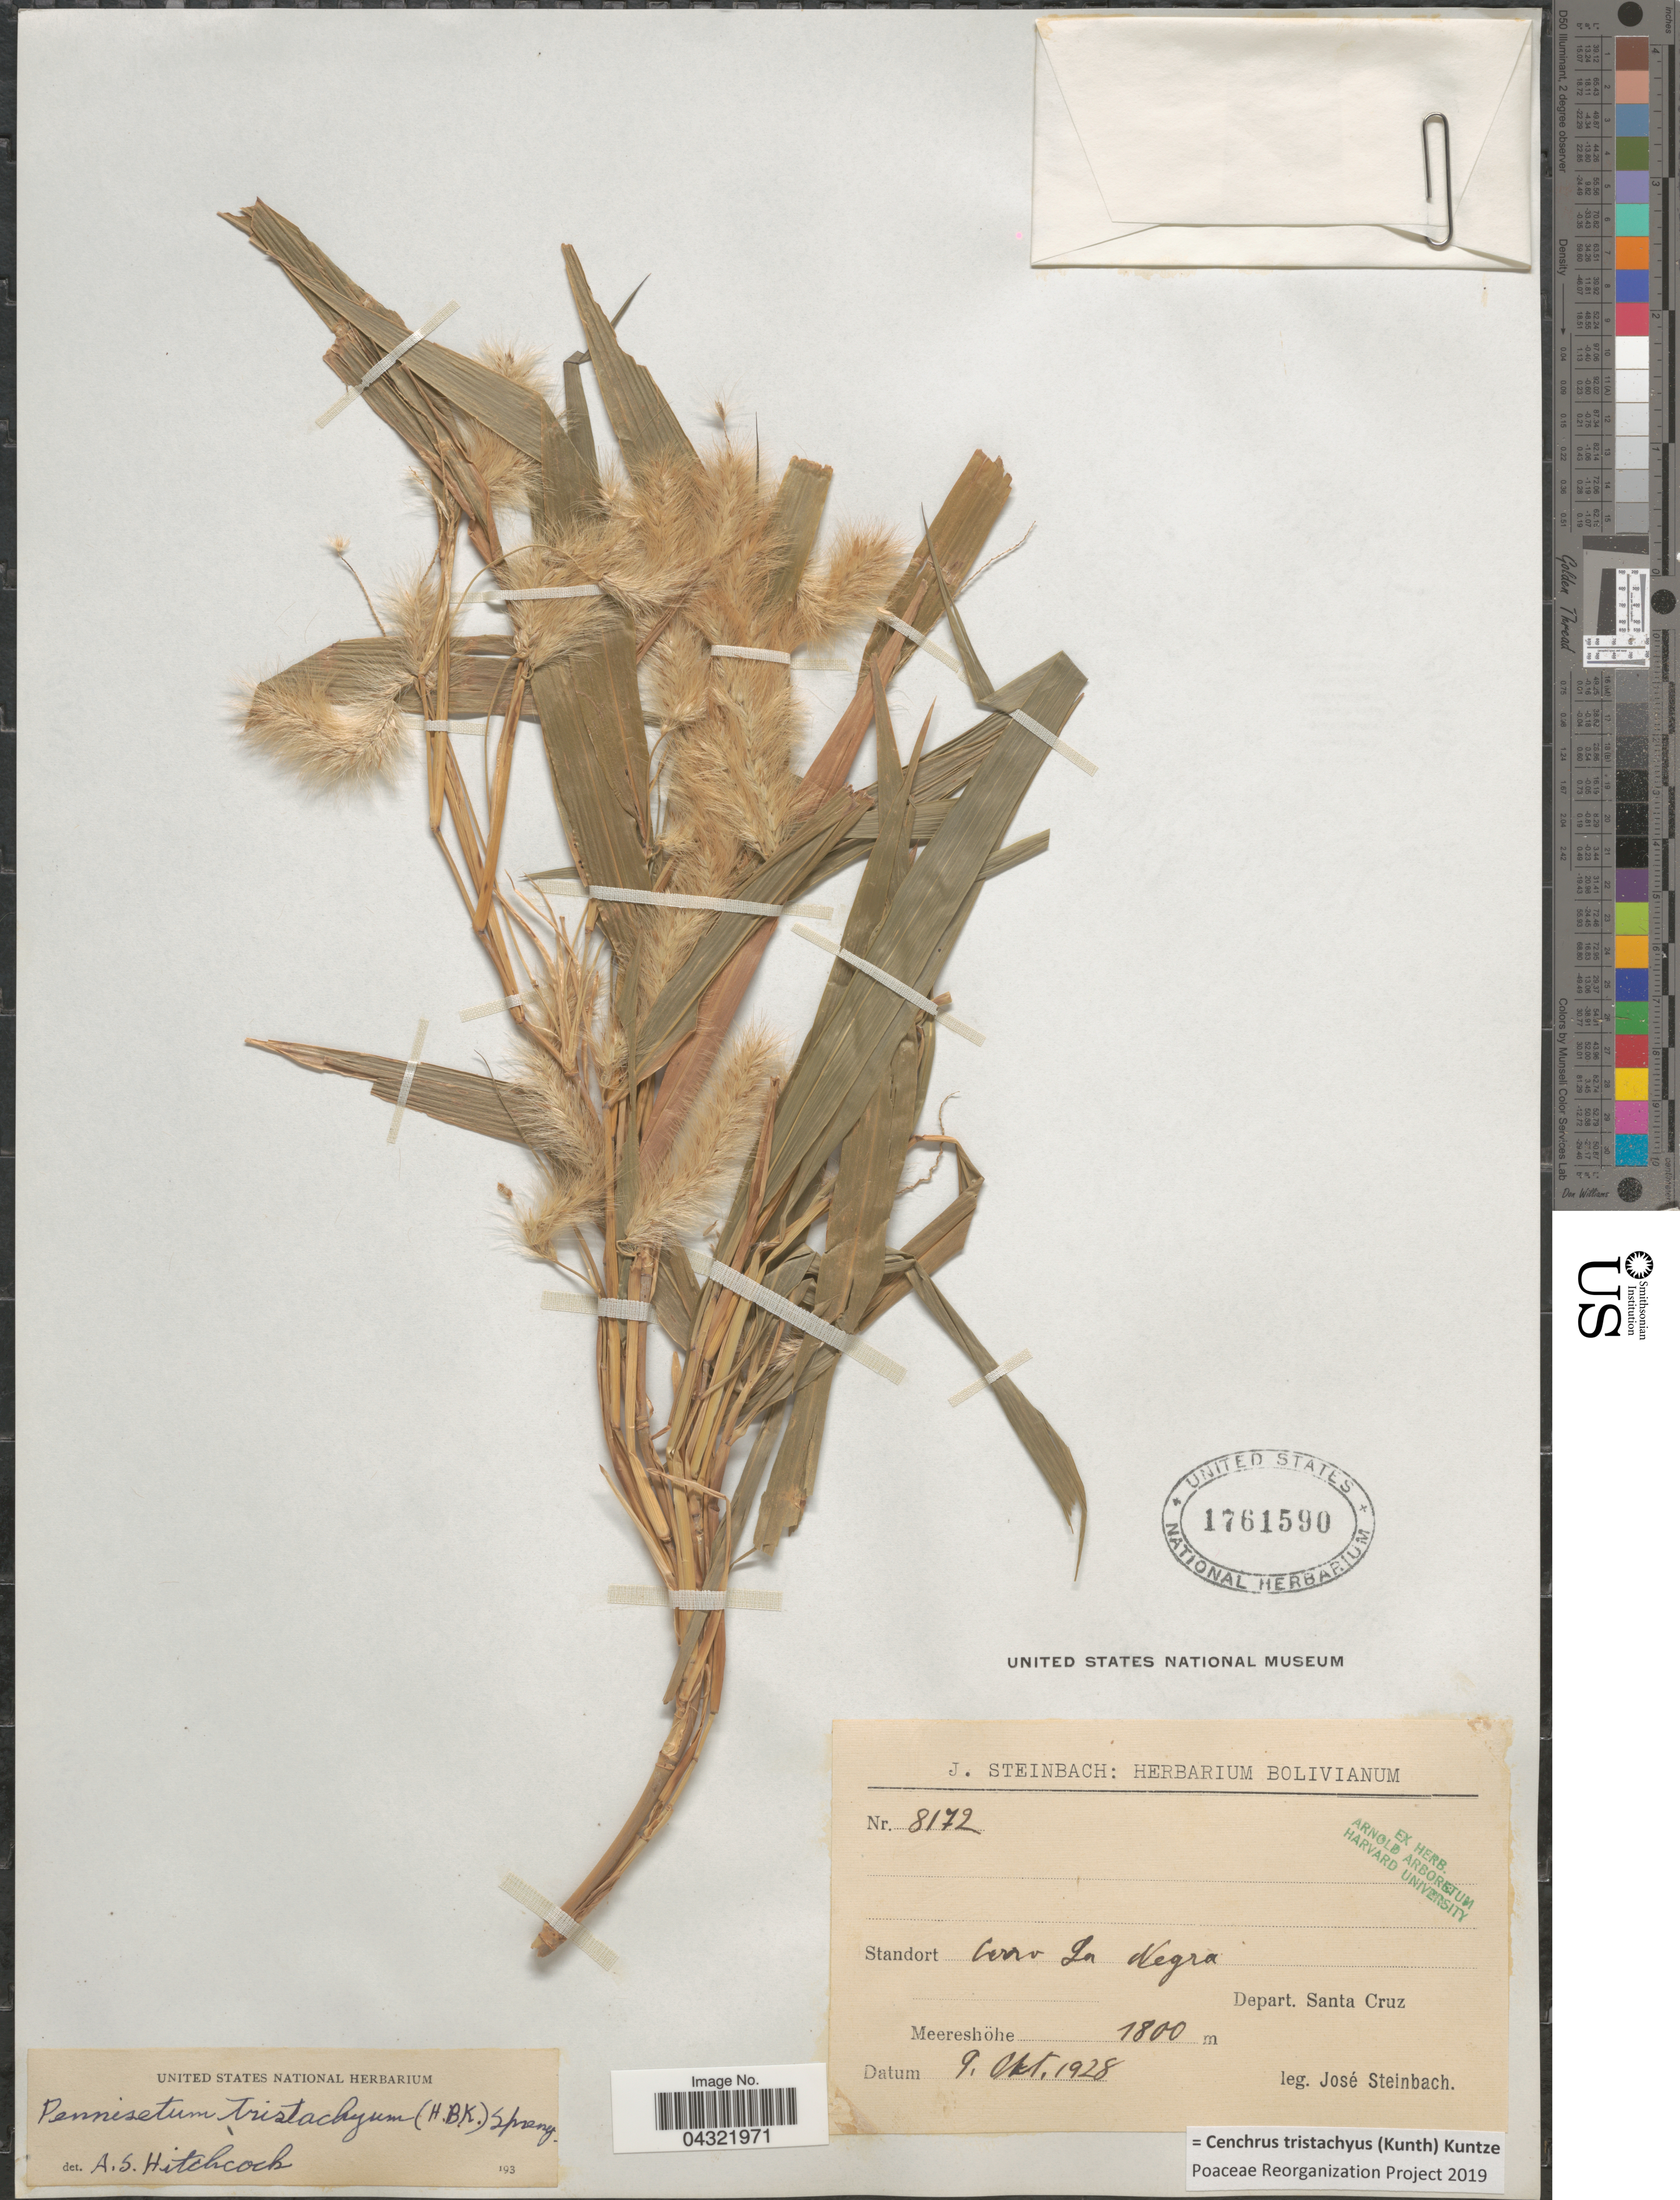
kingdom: Plantae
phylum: Tracheophyta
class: Liliopsida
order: Poales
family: Poaceae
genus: Cenchrus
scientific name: Cenchrus tristachyus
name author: (Kunth) Kuntze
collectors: J. Steinbach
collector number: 8172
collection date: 1928-10-09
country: Bolivia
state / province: Santa Cruz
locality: Cerro La Negra. Depart. Santa Cruz.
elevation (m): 1800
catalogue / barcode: US 1761590